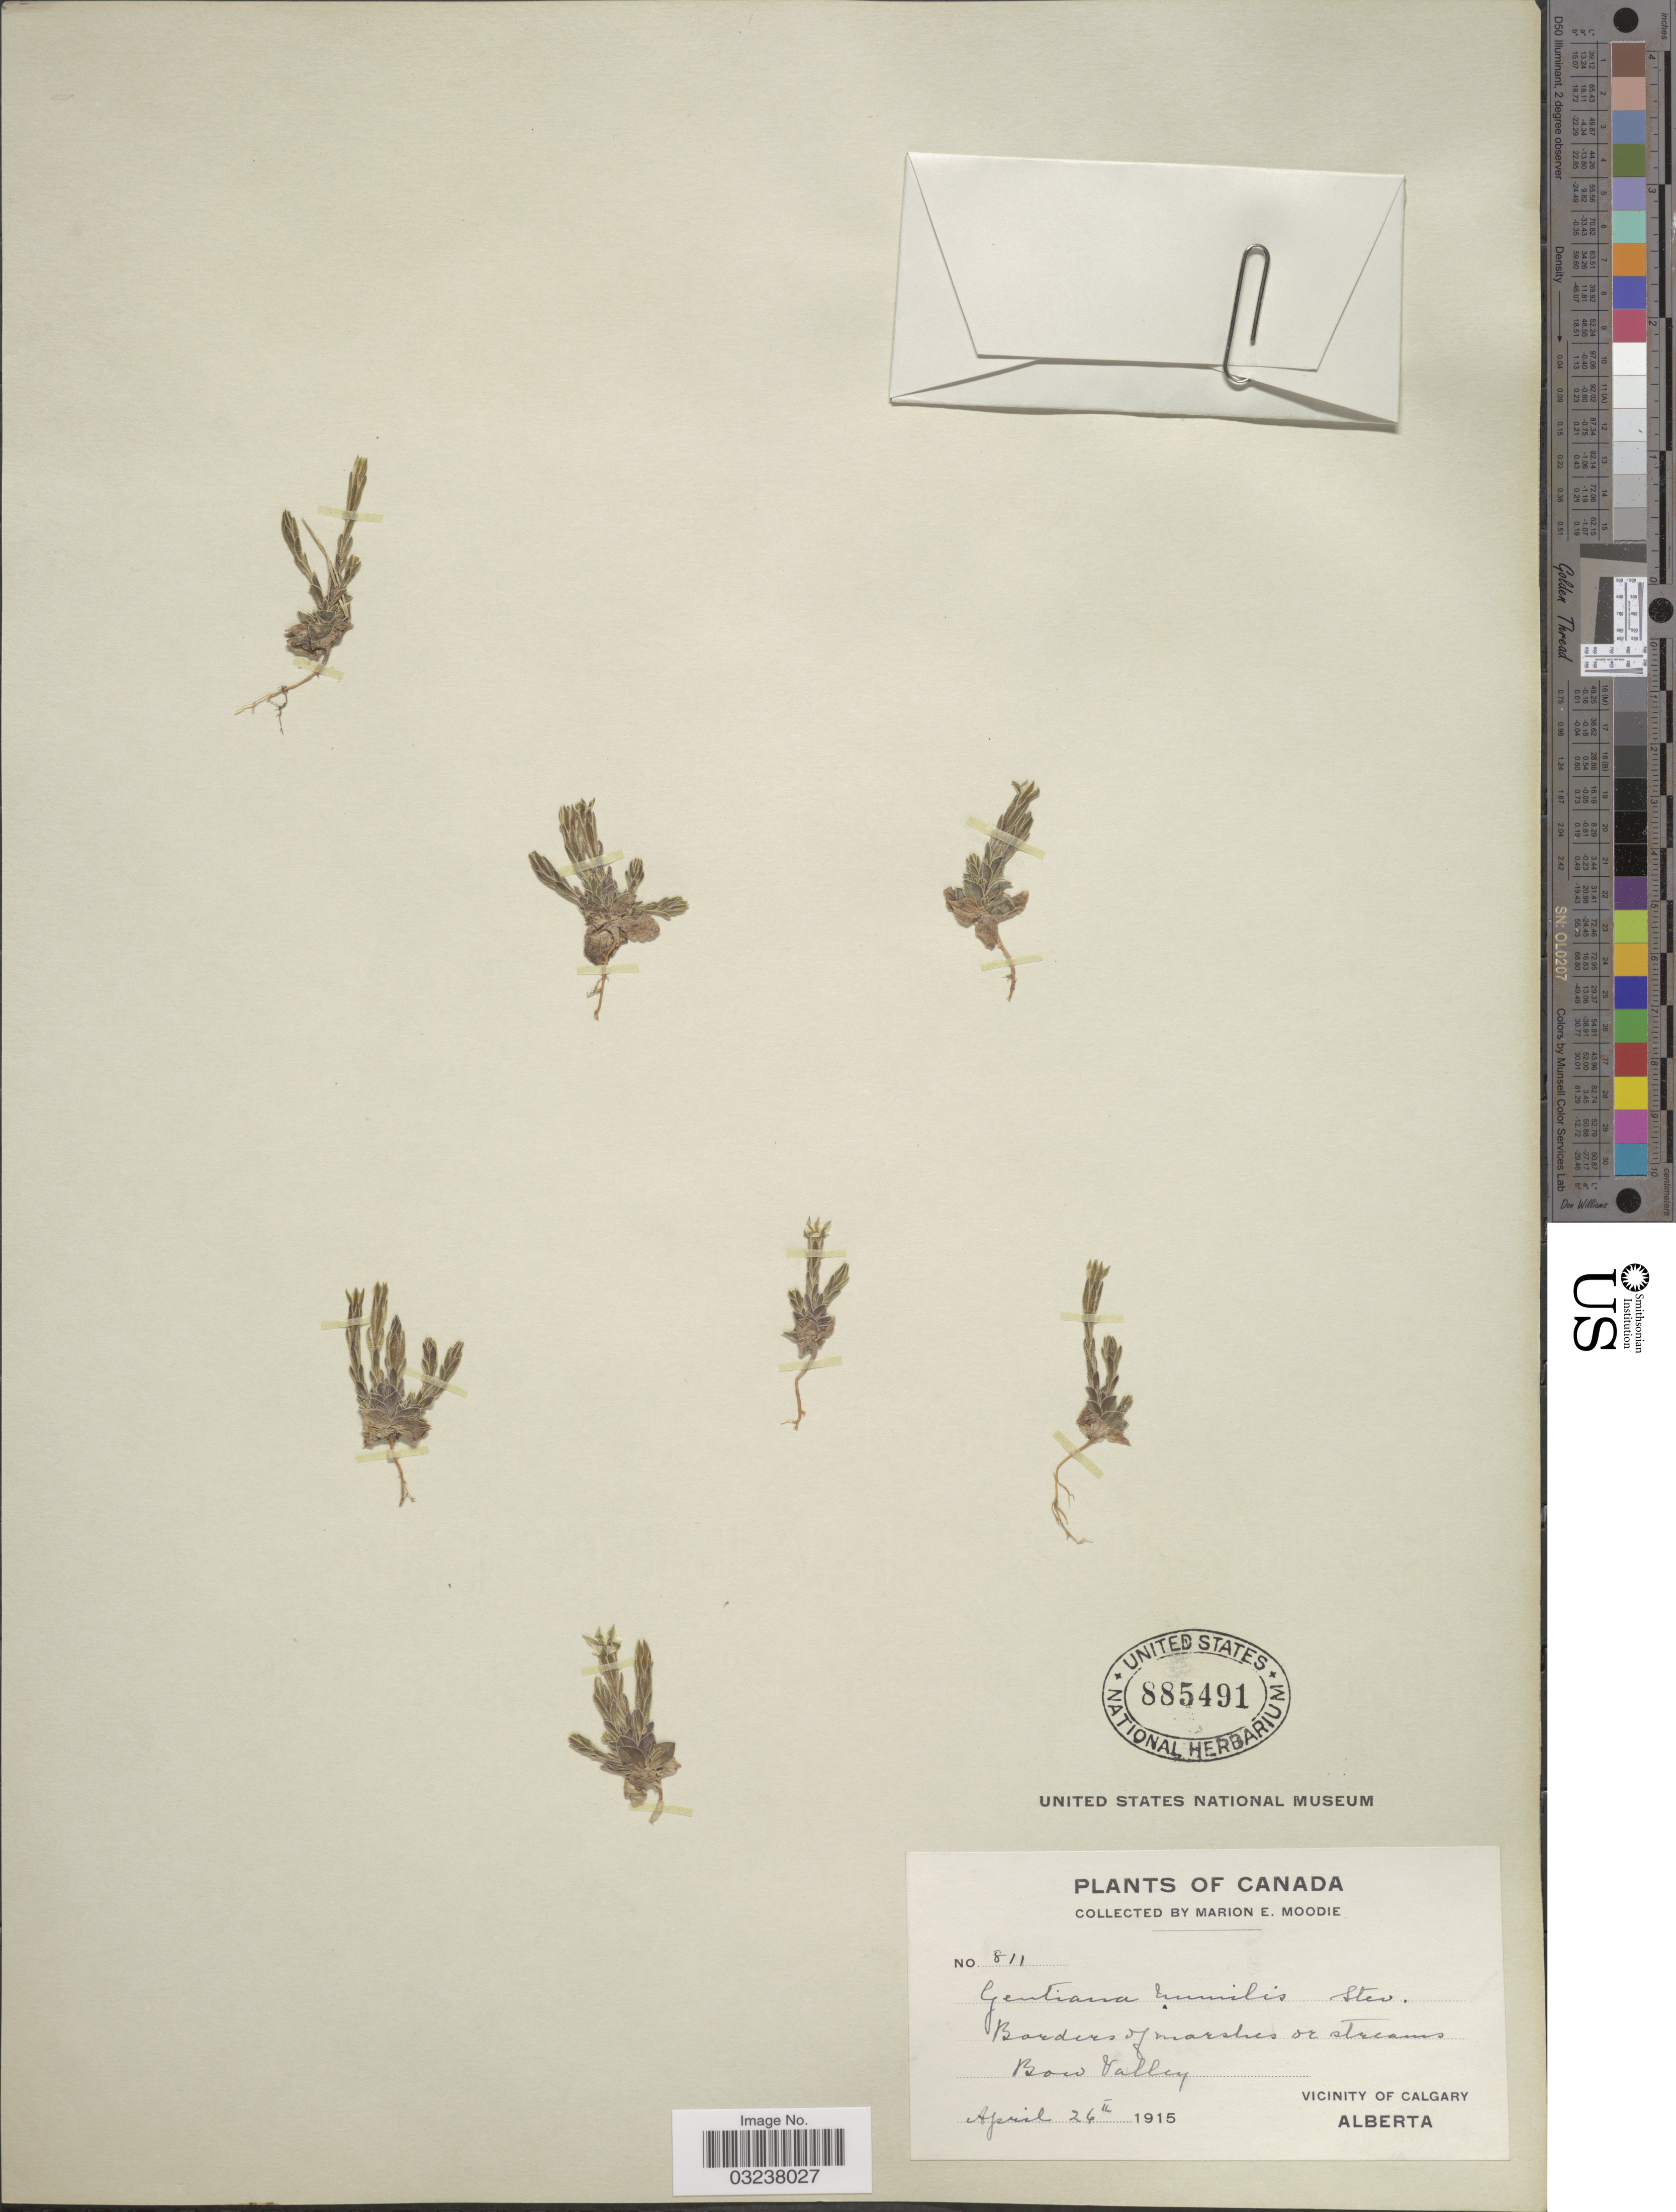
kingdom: Plantae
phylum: Tracheophyta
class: Magnoliopsida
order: Gentianales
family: Gentianaceae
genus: Gentiana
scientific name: Gentiana fremontii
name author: Torr.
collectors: M. E. Moodie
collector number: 811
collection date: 1915-04-26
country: Canada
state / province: Alberta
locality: Bow Valley. Vicinity of Calgary.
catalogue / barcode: US 885491